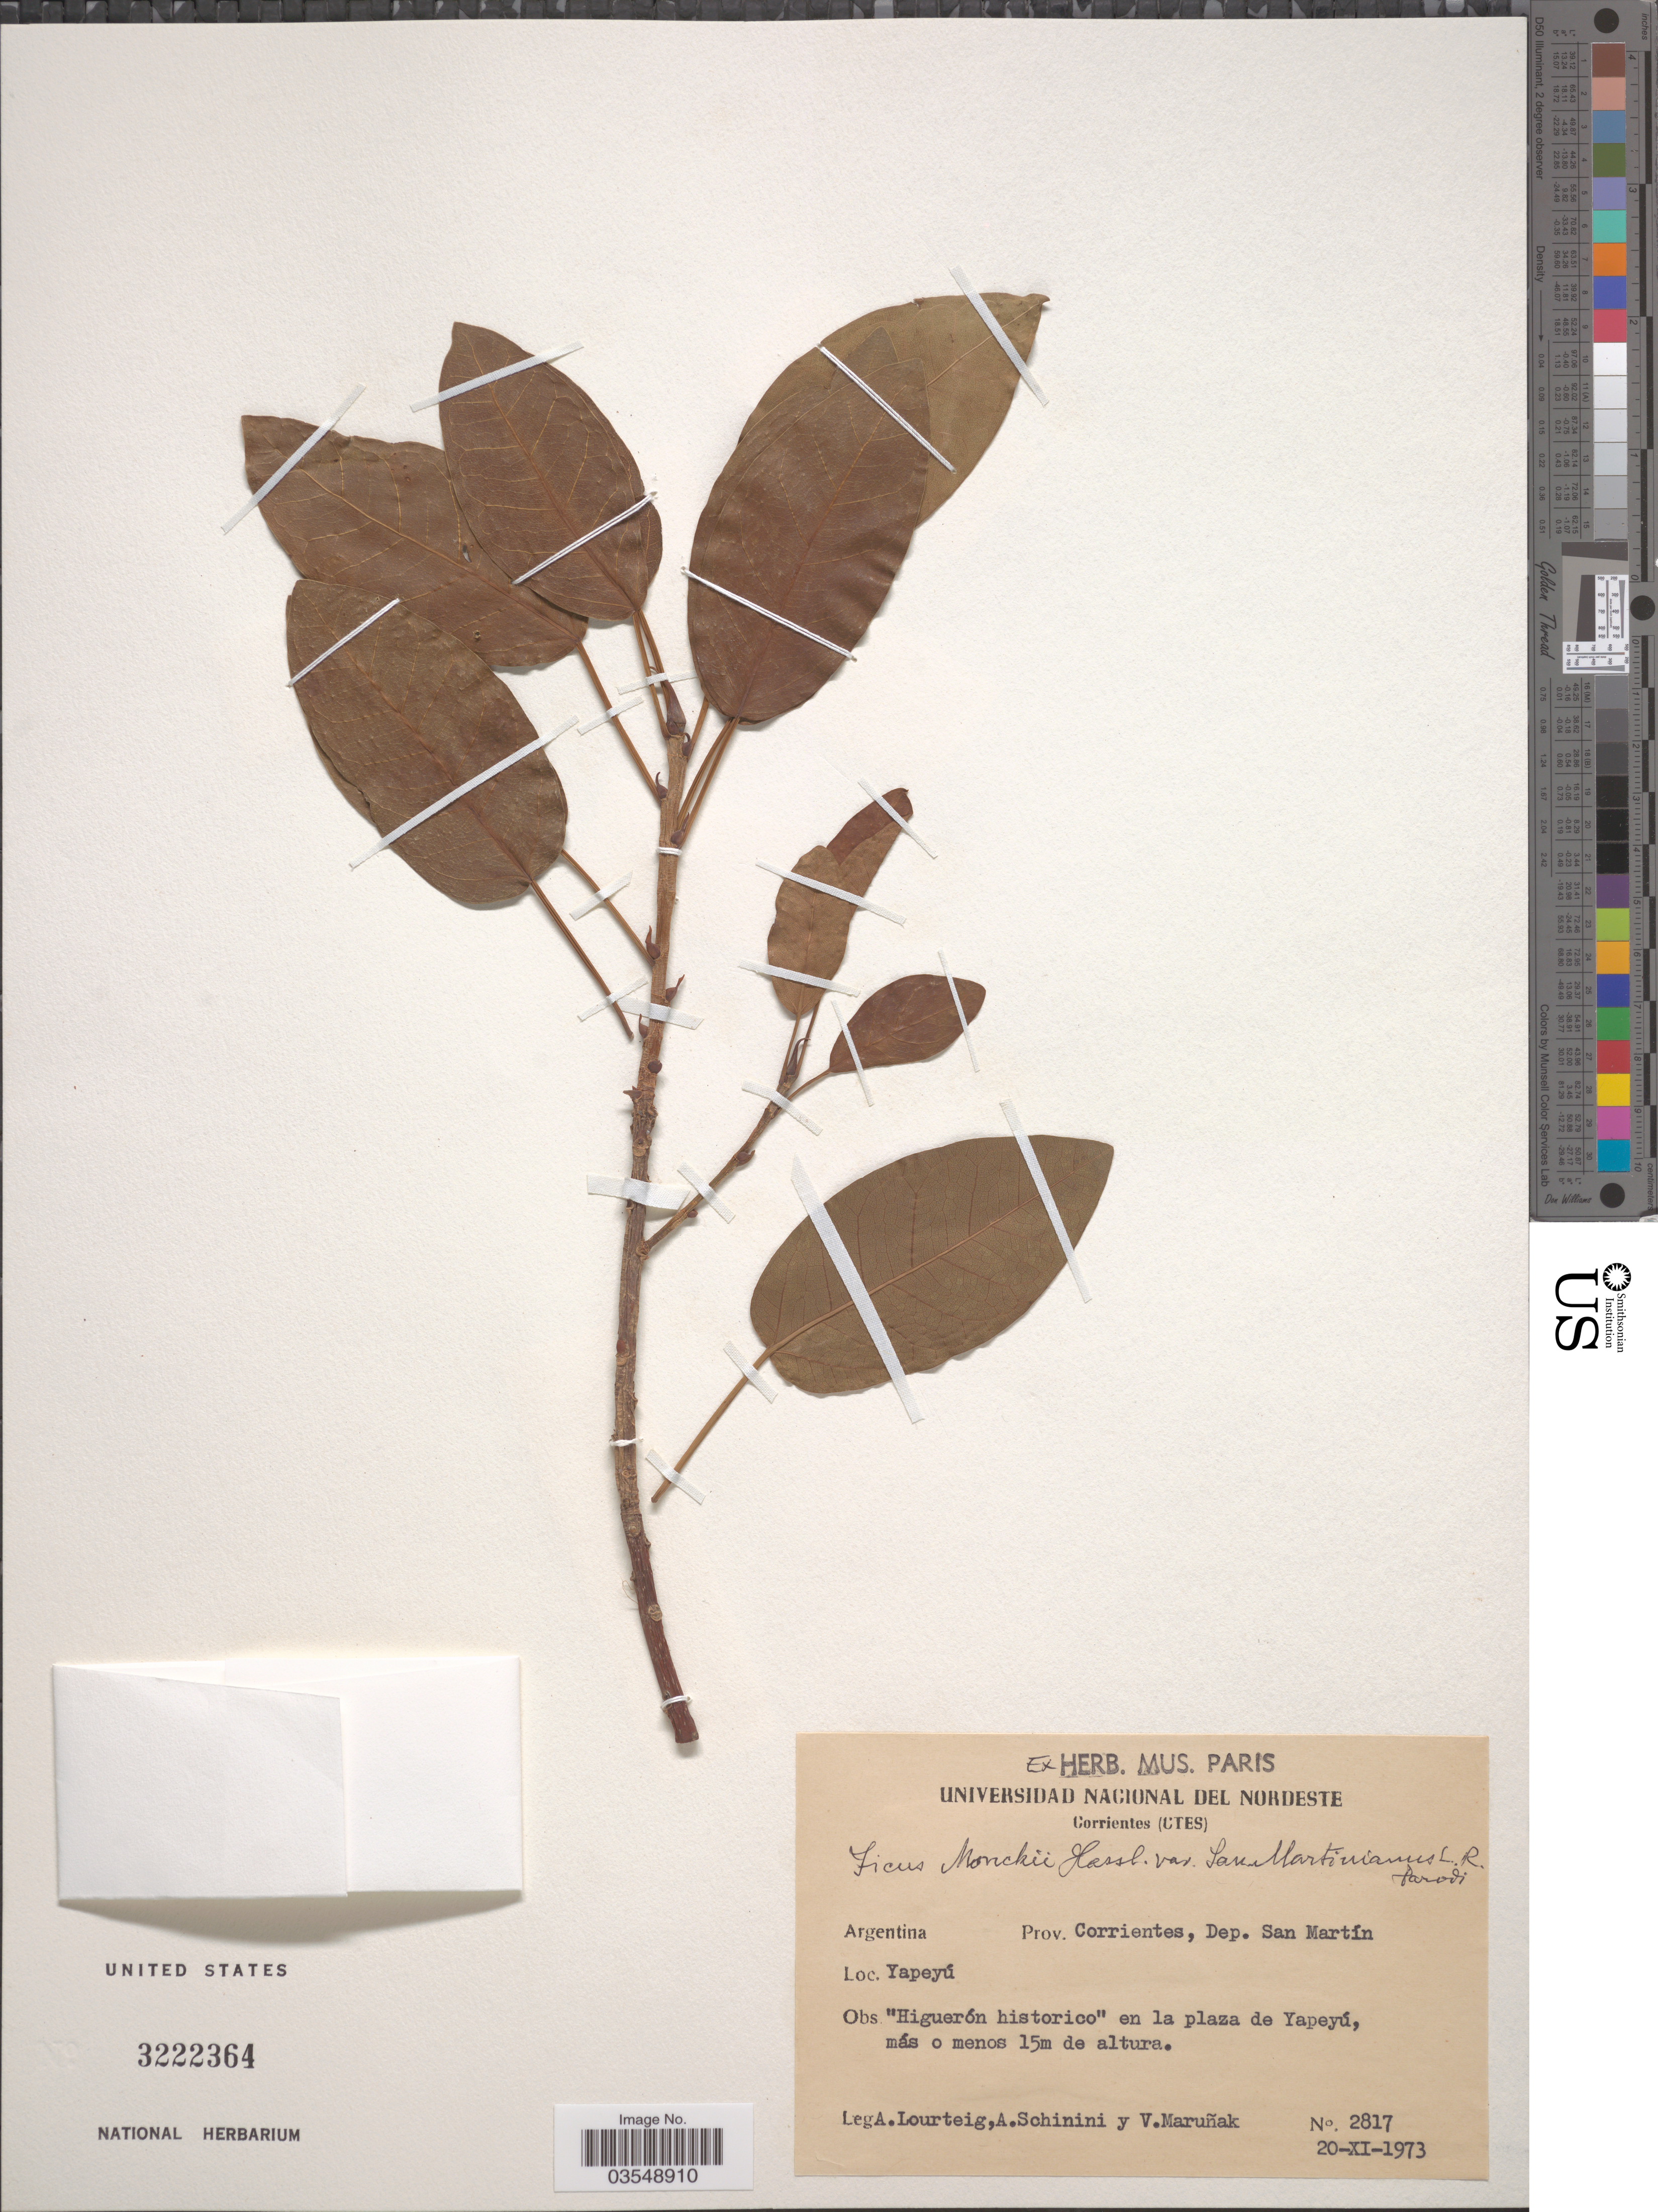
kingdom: Plantae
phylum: Tracheophyta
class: Magnoliopsida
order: Rosales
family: Moraceae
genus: Ficus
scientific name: Ficus enormis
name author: Mart. ex Miq.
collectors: A. Lourteig, A. Schinini & V. Maruñak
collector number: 2817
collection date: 1973-11-20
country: Argentina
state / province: Corrientes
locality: Dep. San Martín. Yapeyú. 'Higuerón historico' en la plaza de Yapeyú.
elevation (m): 15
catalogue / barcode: US 3222364